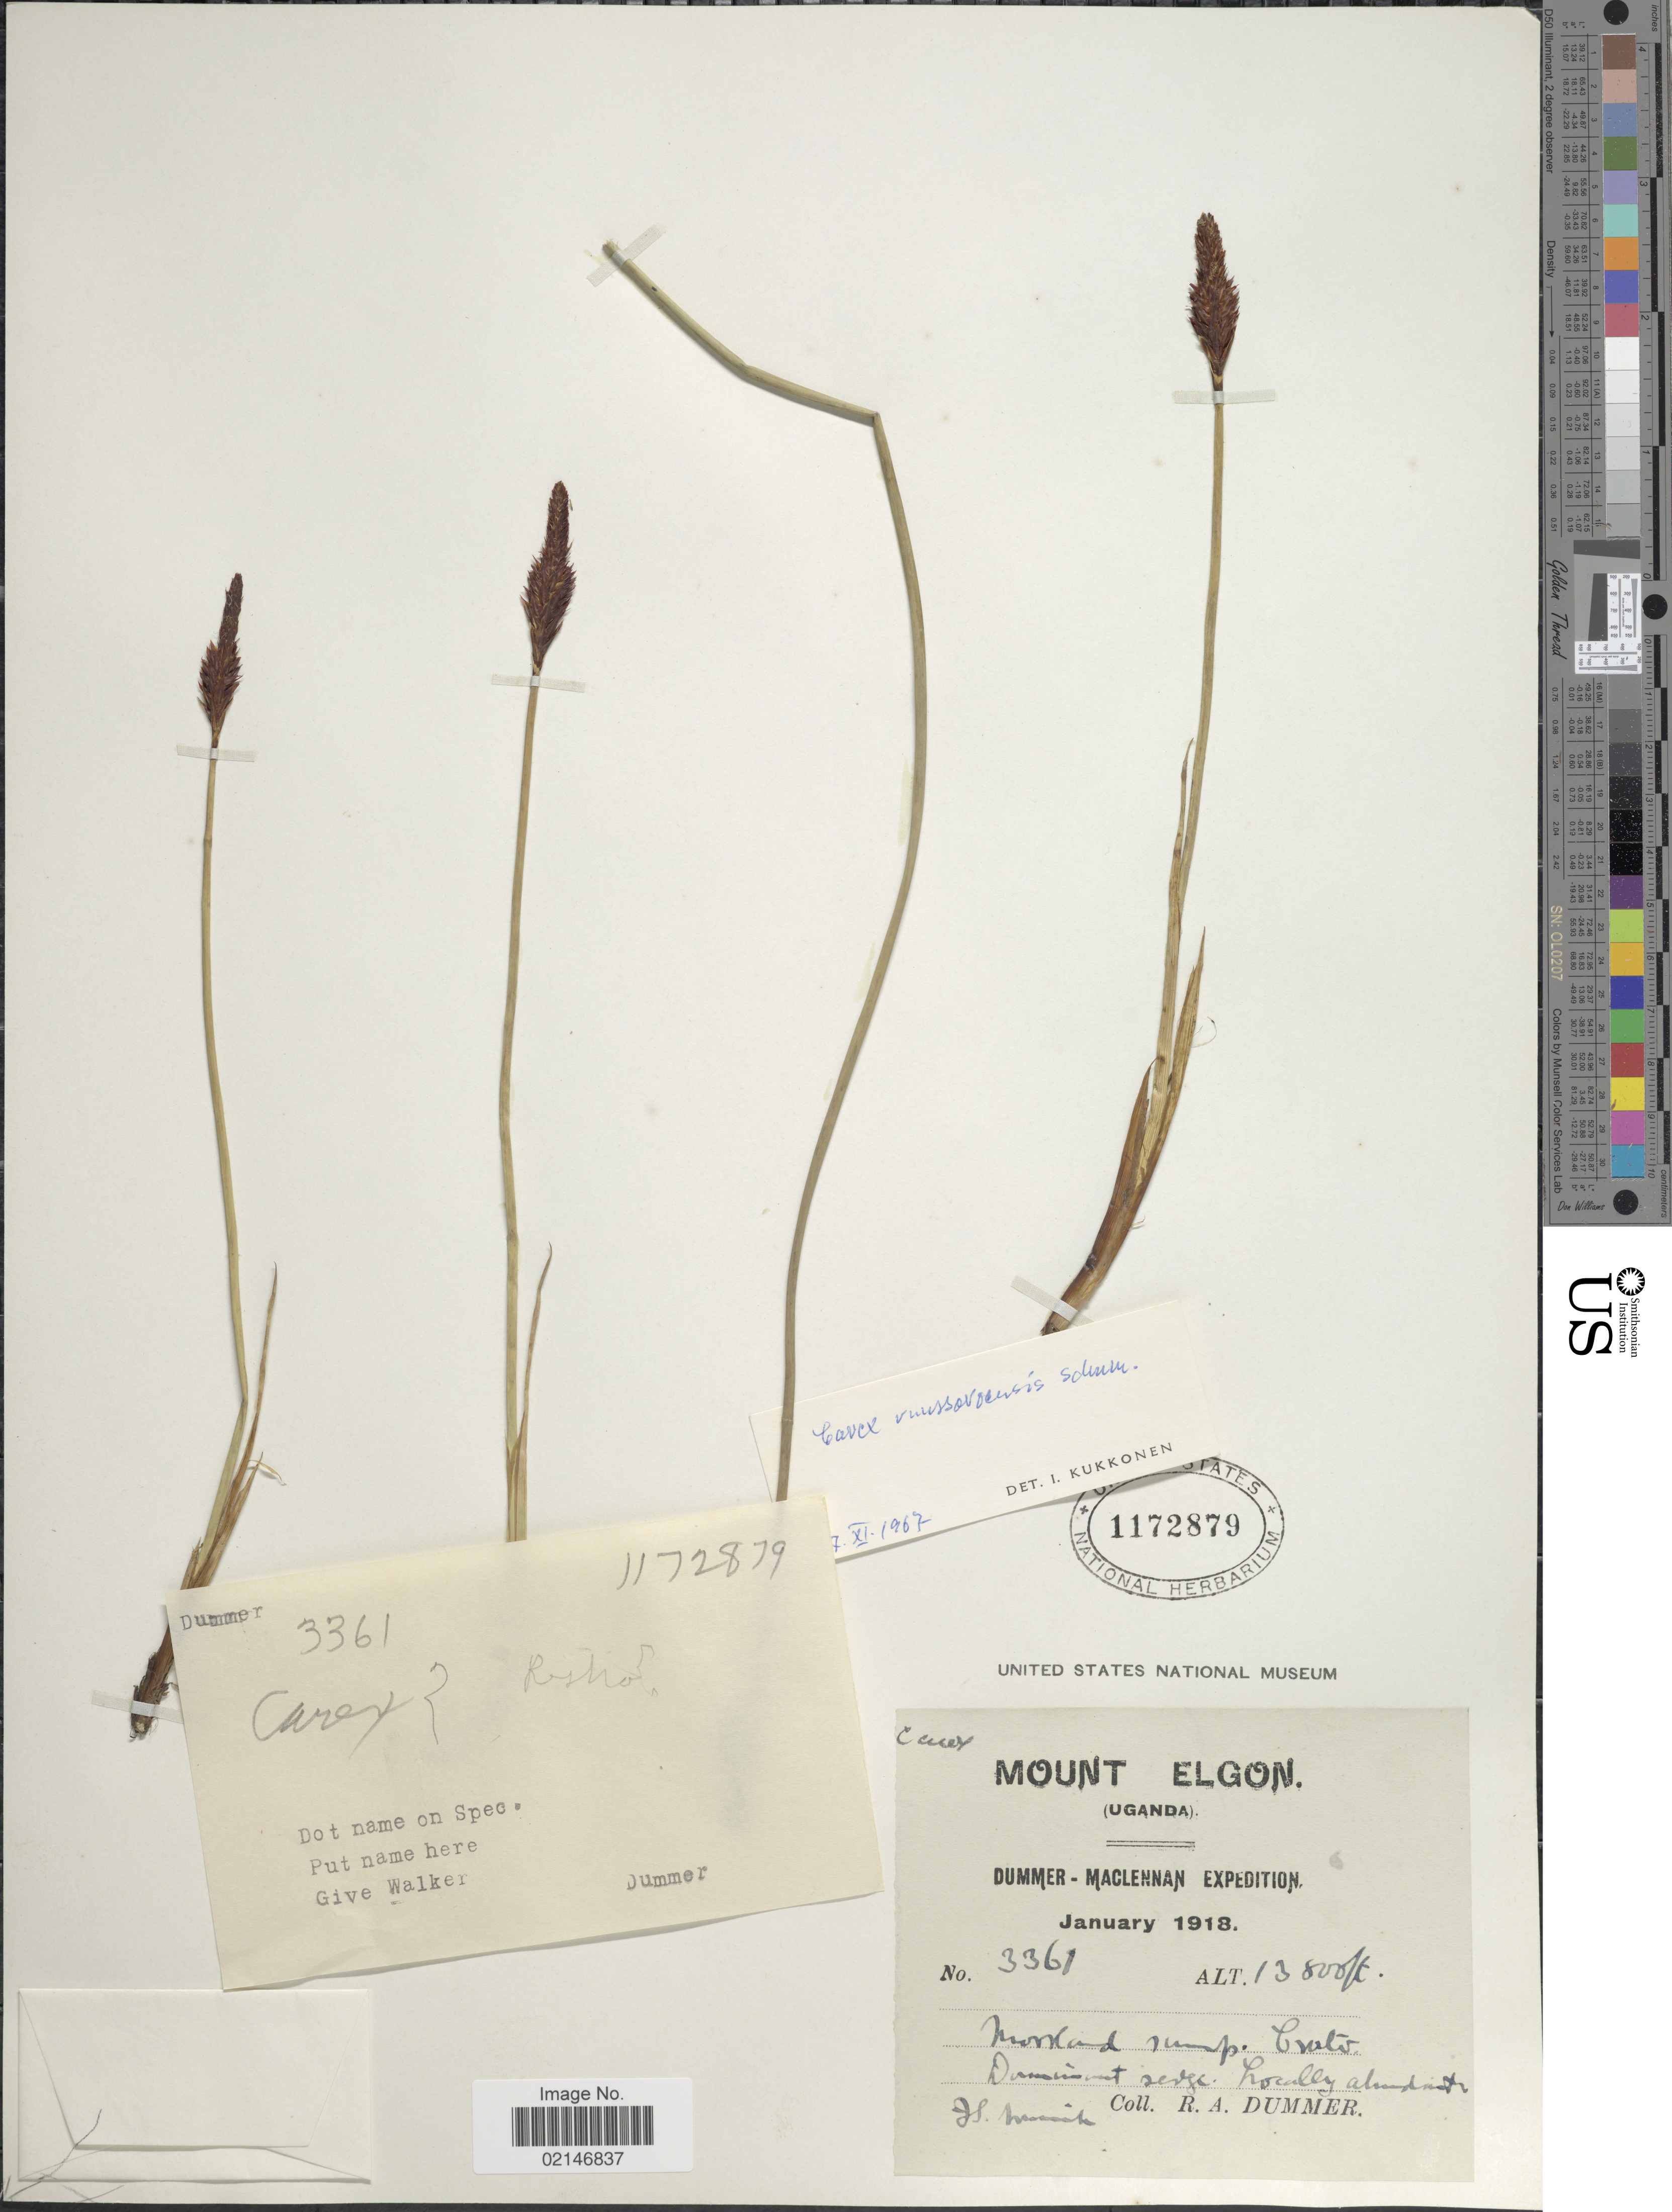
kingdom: Plantae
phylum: Tracheophyta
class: Liliopsida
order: Poales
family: Cyperaceae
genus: Carex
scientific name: Carex runssoroensis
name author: K. Schum.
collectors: R. Dümmer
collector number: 3361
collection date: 1918-01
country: Uganda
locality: Mount Elgon, [illegible text]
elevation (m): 4206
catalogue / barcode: US 1172879